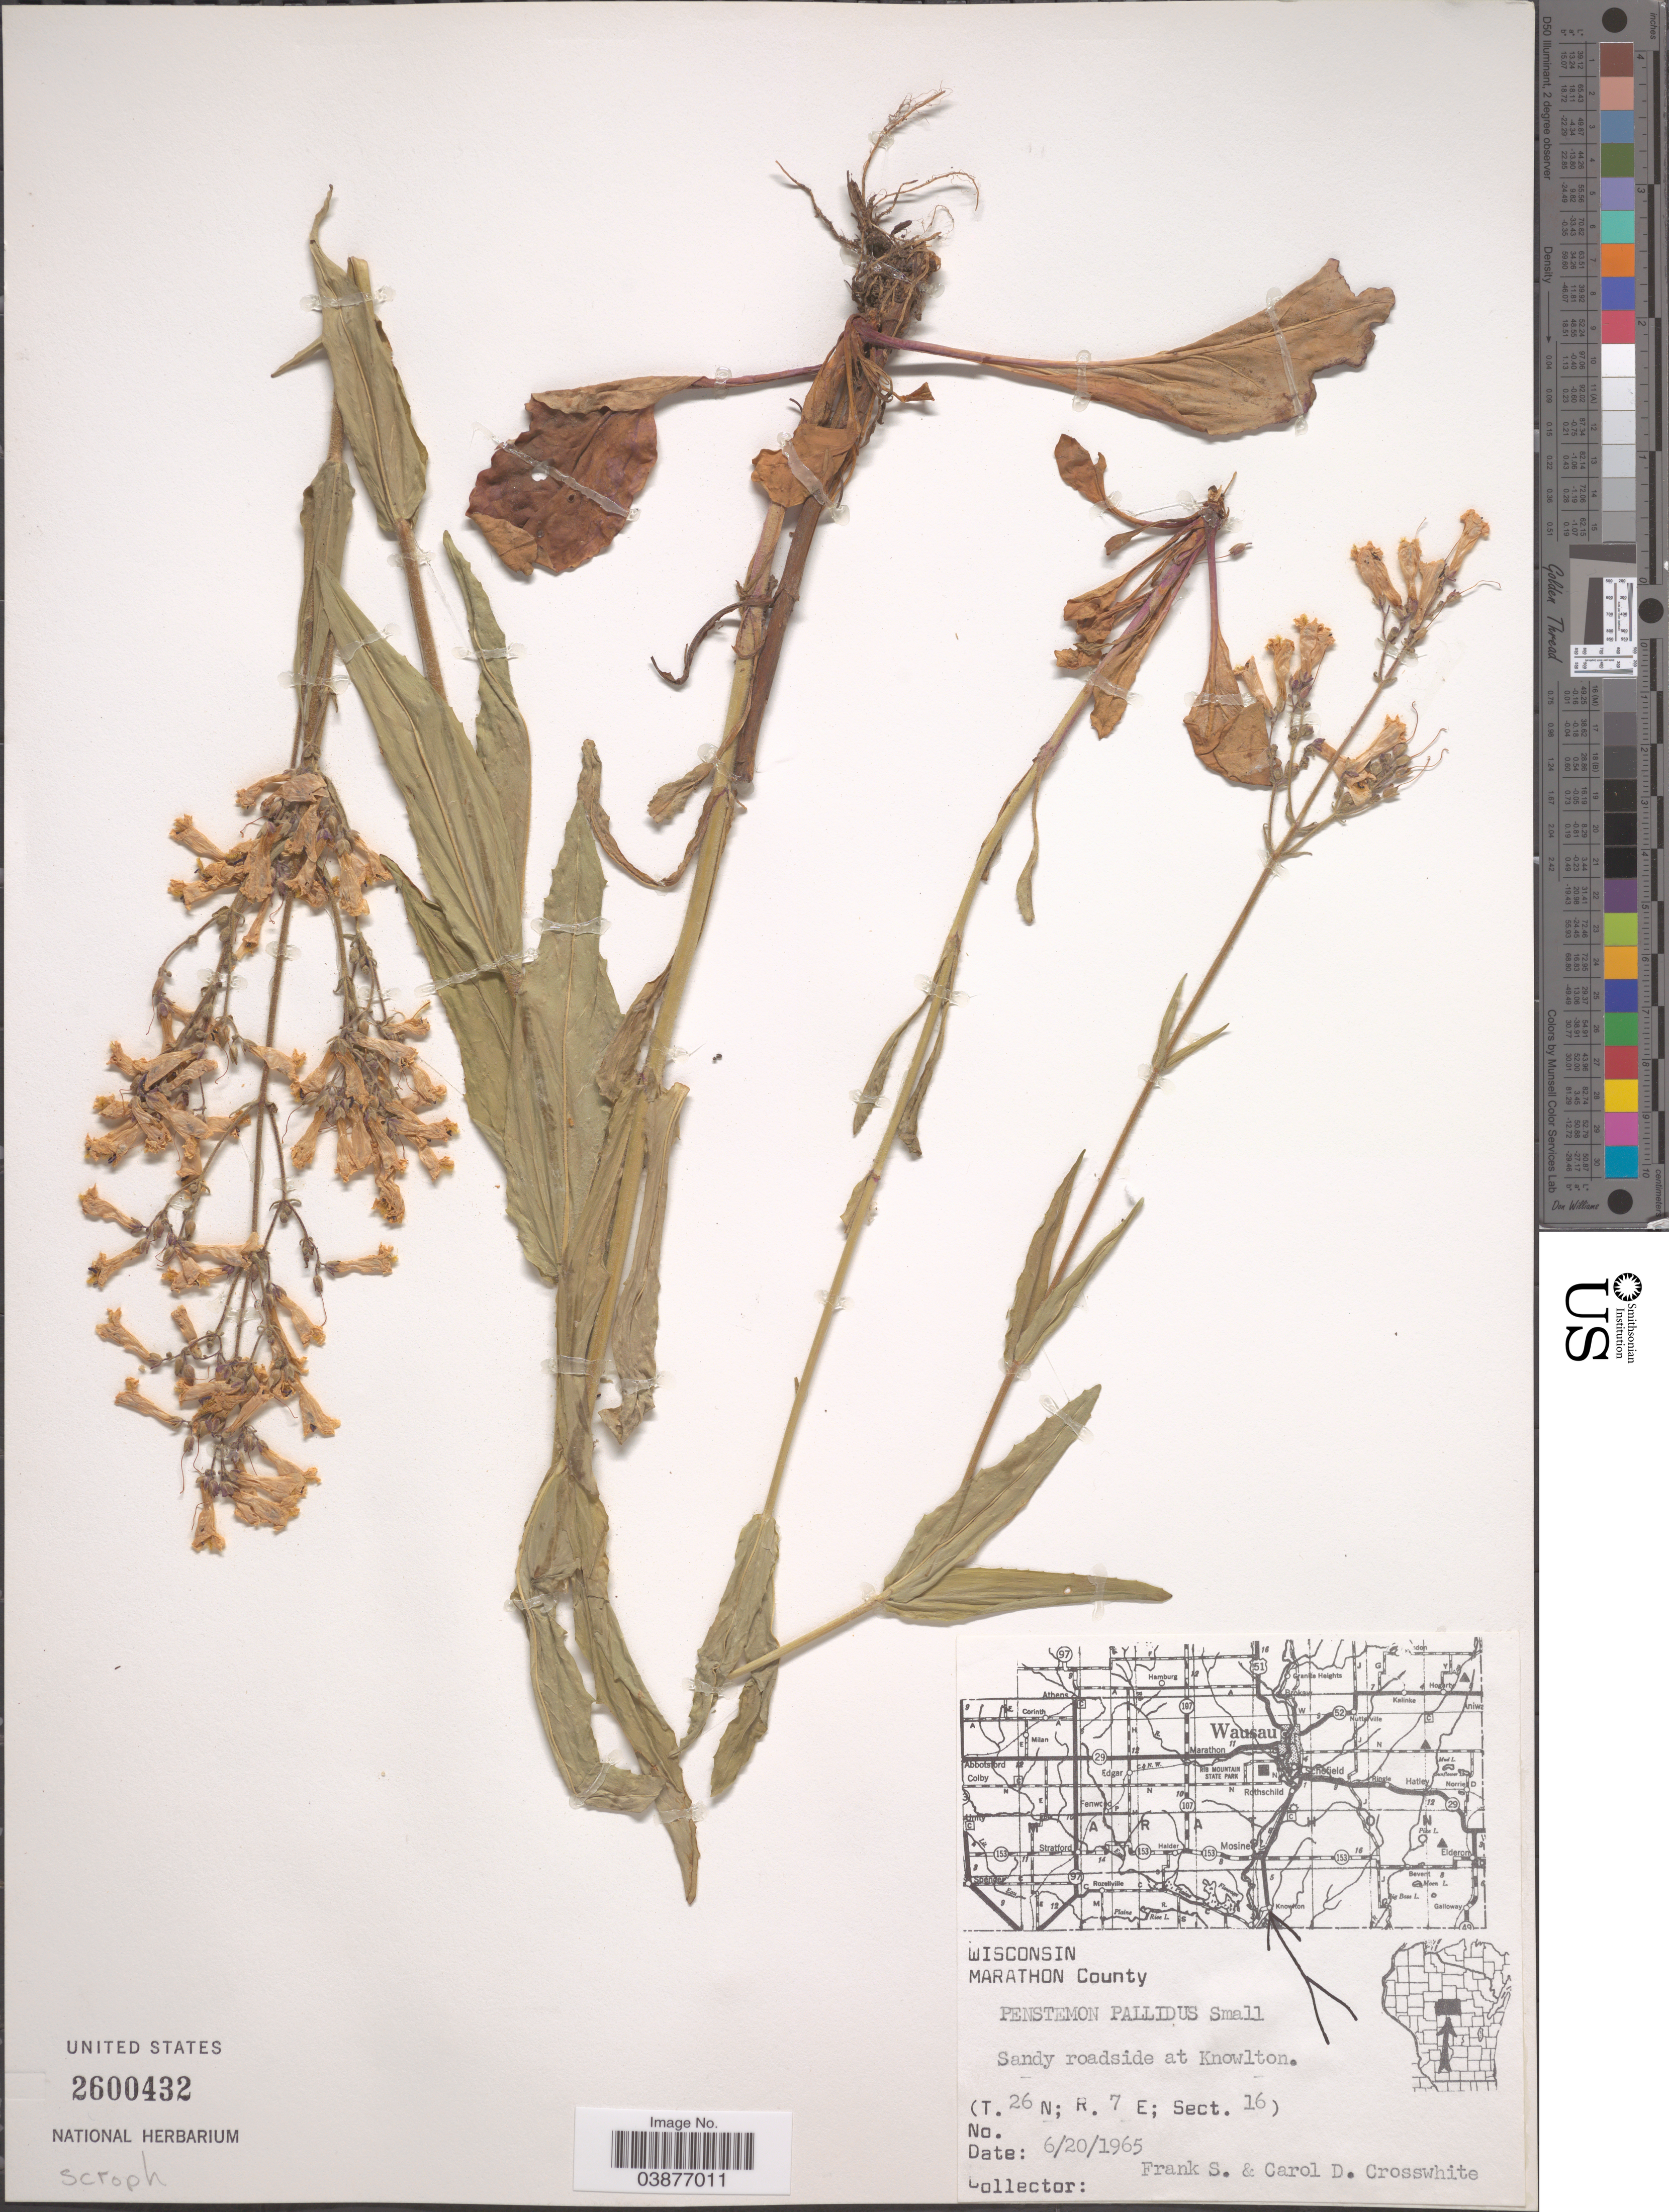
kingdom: Plantae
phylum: Tracheophyta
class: Magnoliopsida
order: Lamiales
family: Plantaginaceae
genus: Penstemon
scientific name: Penstemon pallidus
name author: Small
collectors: F. Crosswhite & C. Crosswhite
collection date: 1965-06-20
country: United States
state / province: Wisconsin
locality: Marathon County. Sandy roadside at Knowlton. (T. 26 N; R. 7 E; Sect. 16).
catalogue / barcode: US 2600432